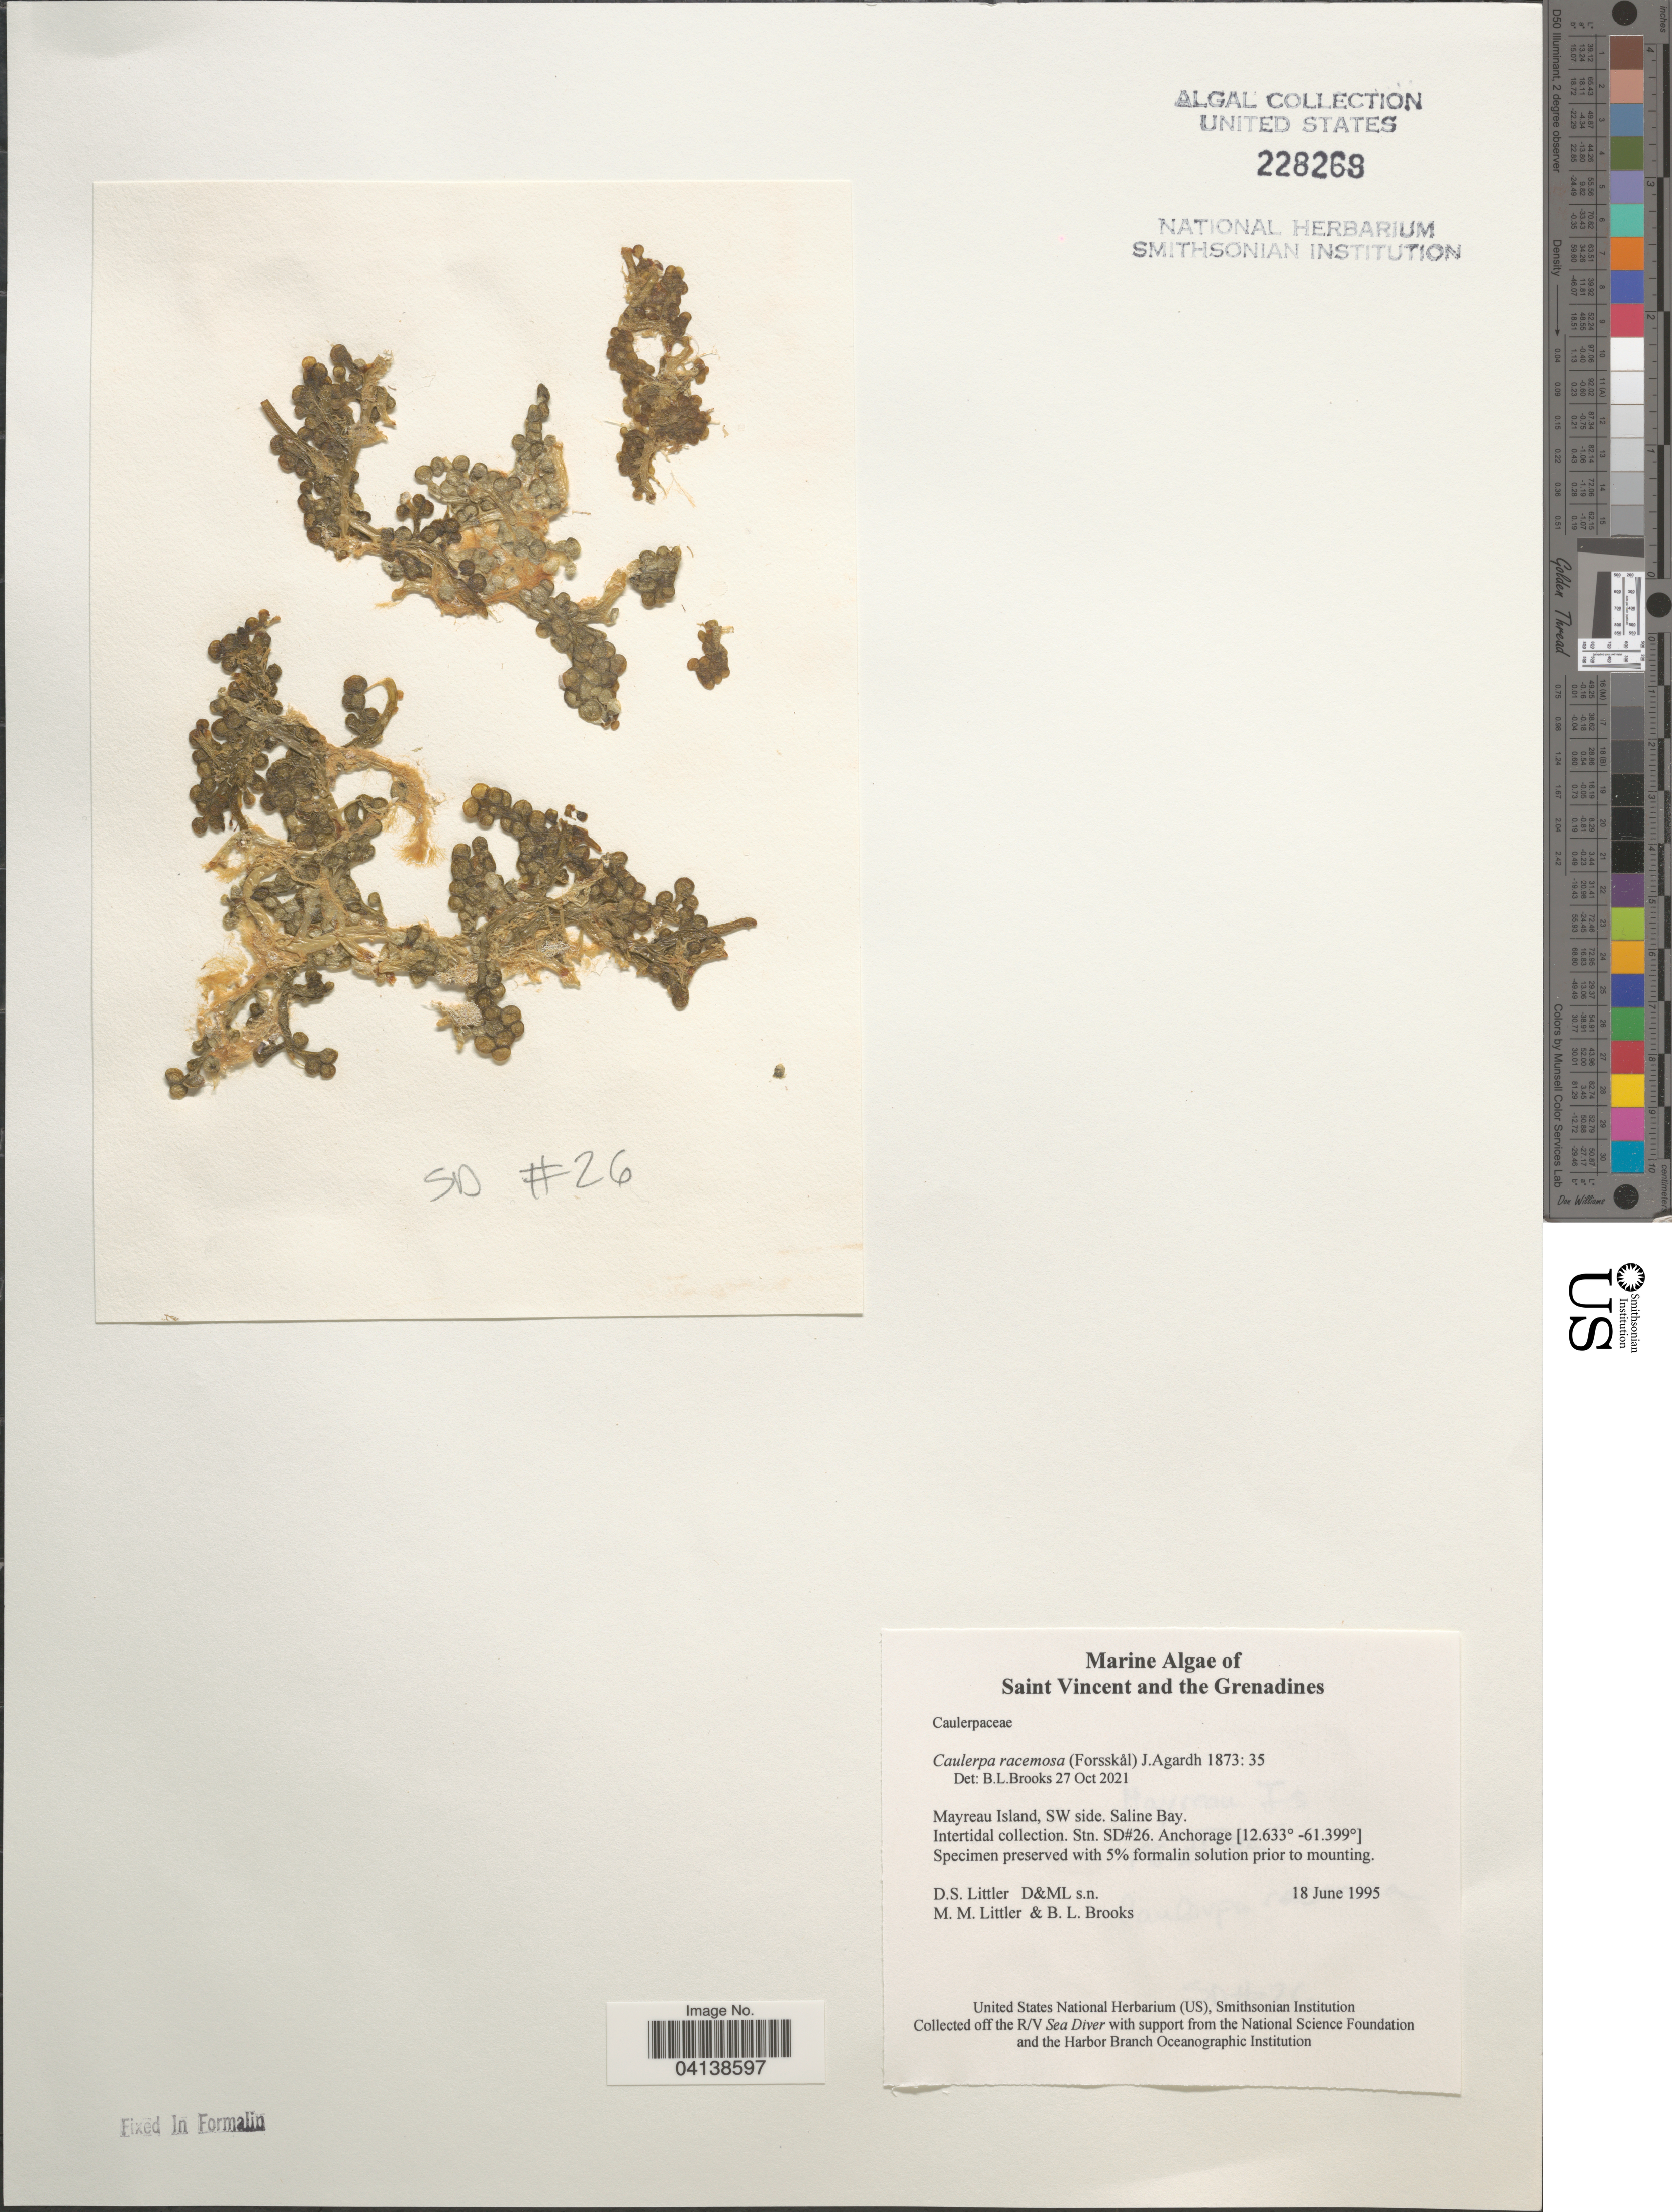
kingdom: Plantae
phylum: Chlorophyta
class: Ulvophyceae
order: Bryopsidales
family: Caulerpaceae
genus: Caulerpa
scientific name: Caulerpa racemosa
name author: (Forssk.) J. Agardh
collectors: D. S. Littler & B. Brooks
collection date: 1995-06-18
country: St. Vincent - Grenadines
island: Mayreau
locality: Saint Vincent and the Grenadines. Mayreau Island, SW side. Saline Bay. Stn. SD#26.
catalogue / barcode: US 228269